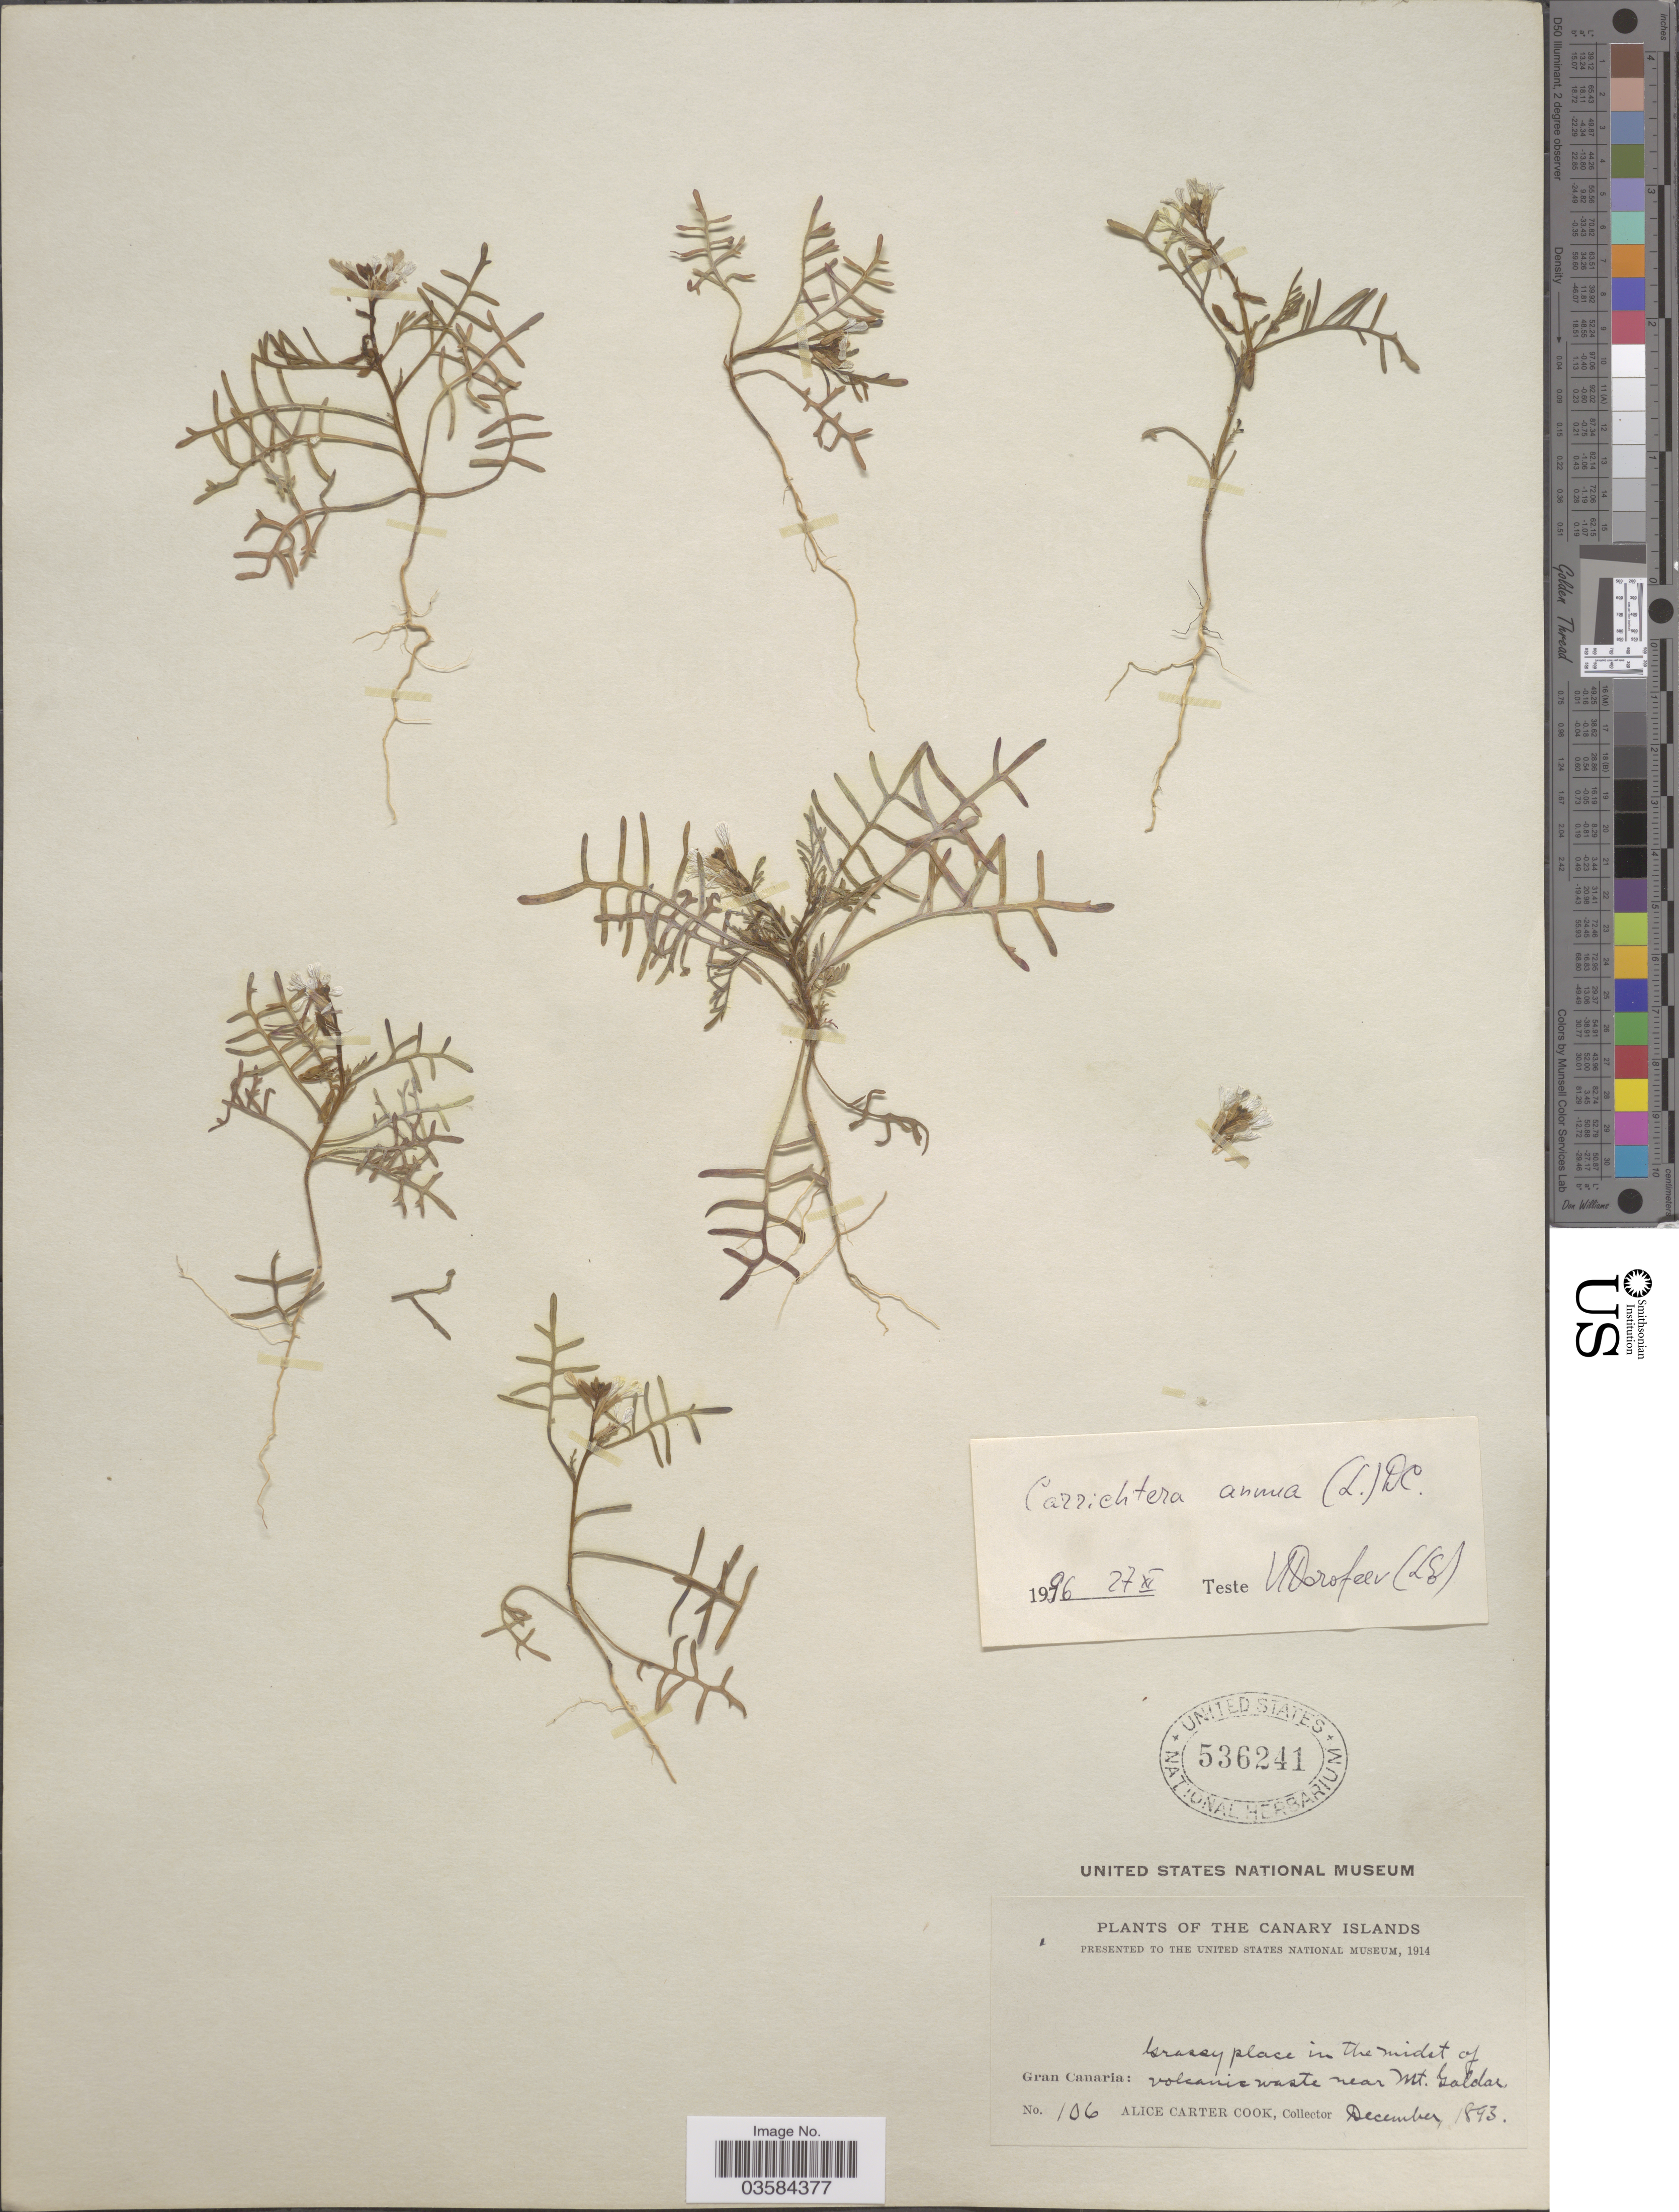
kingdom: Plantae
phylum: Tracheophyta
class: Magnoliopsida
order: Brassicales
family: Brassicaceae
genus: Carrichtera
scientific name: Carrichtera annua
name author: (L.) DC.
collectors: Alice C. Cook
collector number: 106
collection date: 1893-12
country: Spain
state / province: Canarias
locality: The Canary Islands. Gran Canaria: grassy place in the midst of volcanic waste near Mt. Galdar.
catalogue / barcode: US 536241